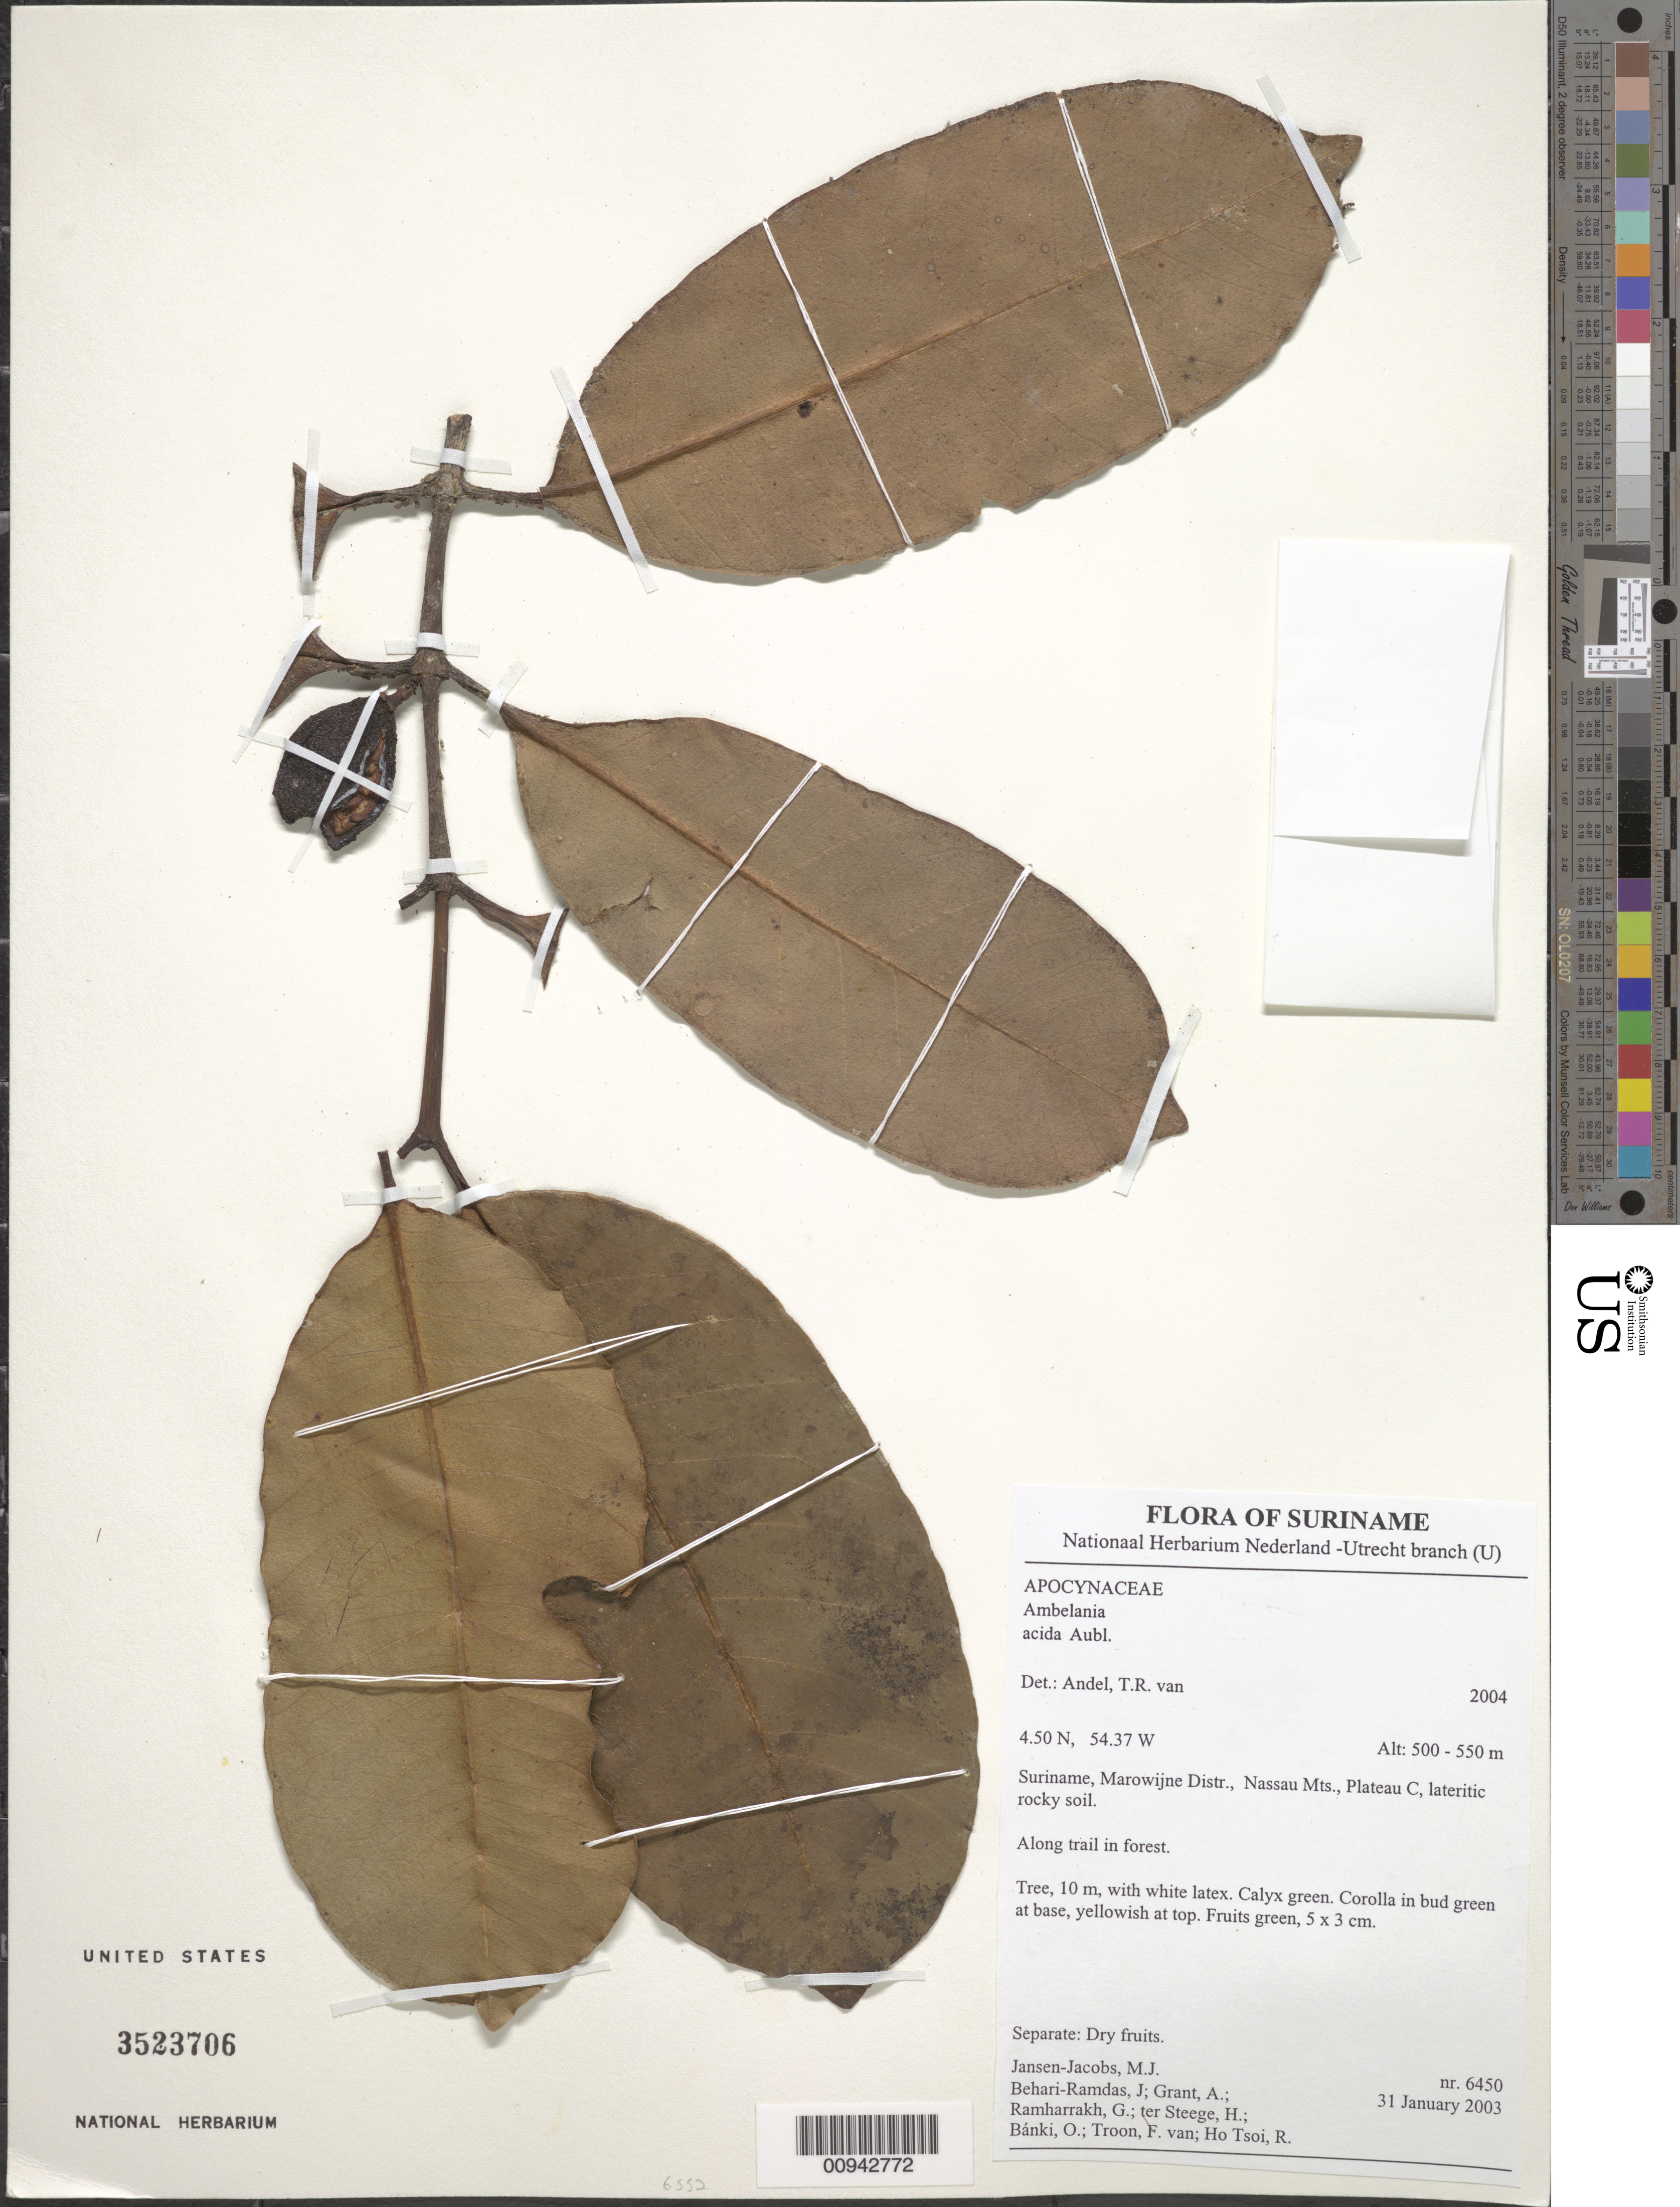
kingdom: Plantae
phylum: Tracheophyta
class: Magnoliopsida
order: Gentianales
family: Apocynaceae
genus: Ambelania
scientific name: Ambelania acida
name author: Aubl.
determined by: Andel, Tinde R. van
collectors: M. J. Jansen-Jacobs, J. Behari-Ramdas, A. Grant, G. Ramharrakh, H. ter Steege, O. Bánki, F. Van Troon & R. Ho Tsoi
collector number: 6450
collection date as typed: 31-Jan-03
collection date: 2003-01-31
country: Suriname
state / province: Marowijne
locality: Nassau Mts., Plateau C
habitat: Lateritic rocky soil; along trail in forest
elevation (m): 500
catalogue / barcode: US 3523706